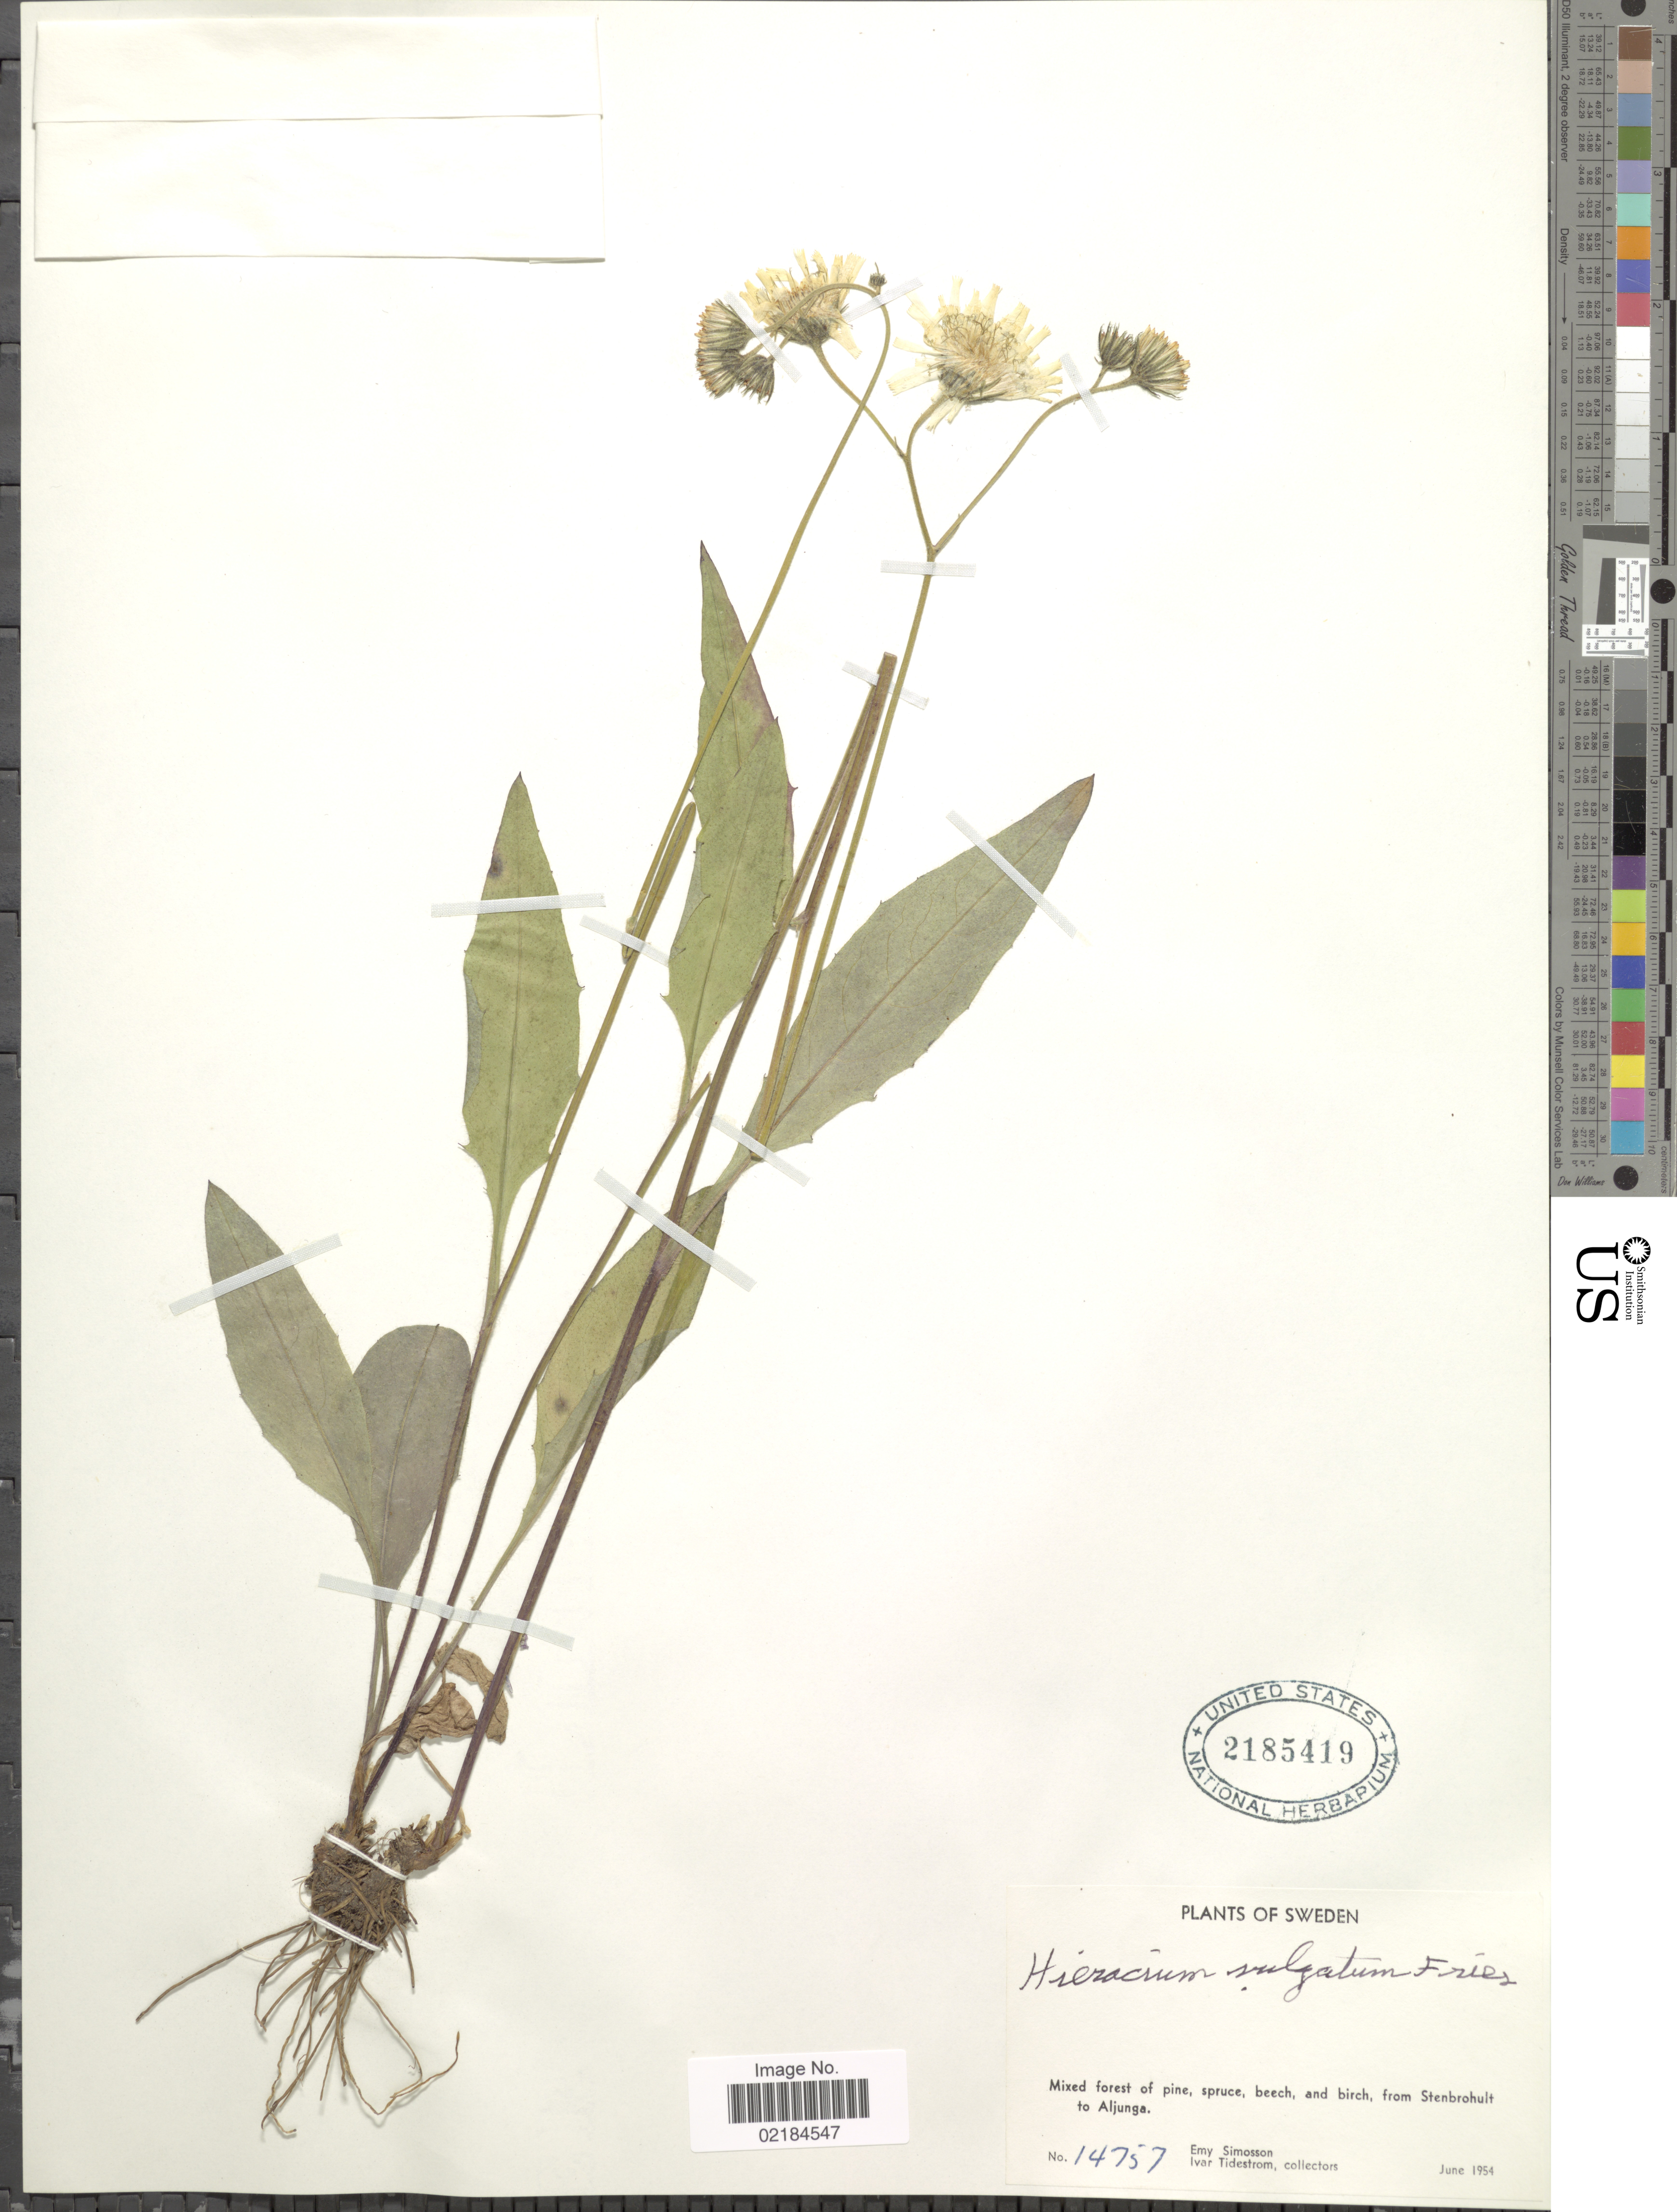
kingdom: Plantae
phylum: Tracheophyta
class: Magnoliopsida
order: Asterales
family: Asteraceae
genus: Hieracium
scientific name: Hieracium lachenalii subsp. cruenifolium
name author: (Dahlst. & Lübeck) Zahn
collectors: E. Simosson & I. F. Tidestrom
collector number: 14757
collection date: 1954-06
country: Sweden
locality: Mixed forest of pine, spruce, beech, and birch, from Stenbrohult to Aljunga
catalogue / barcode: US 2185419